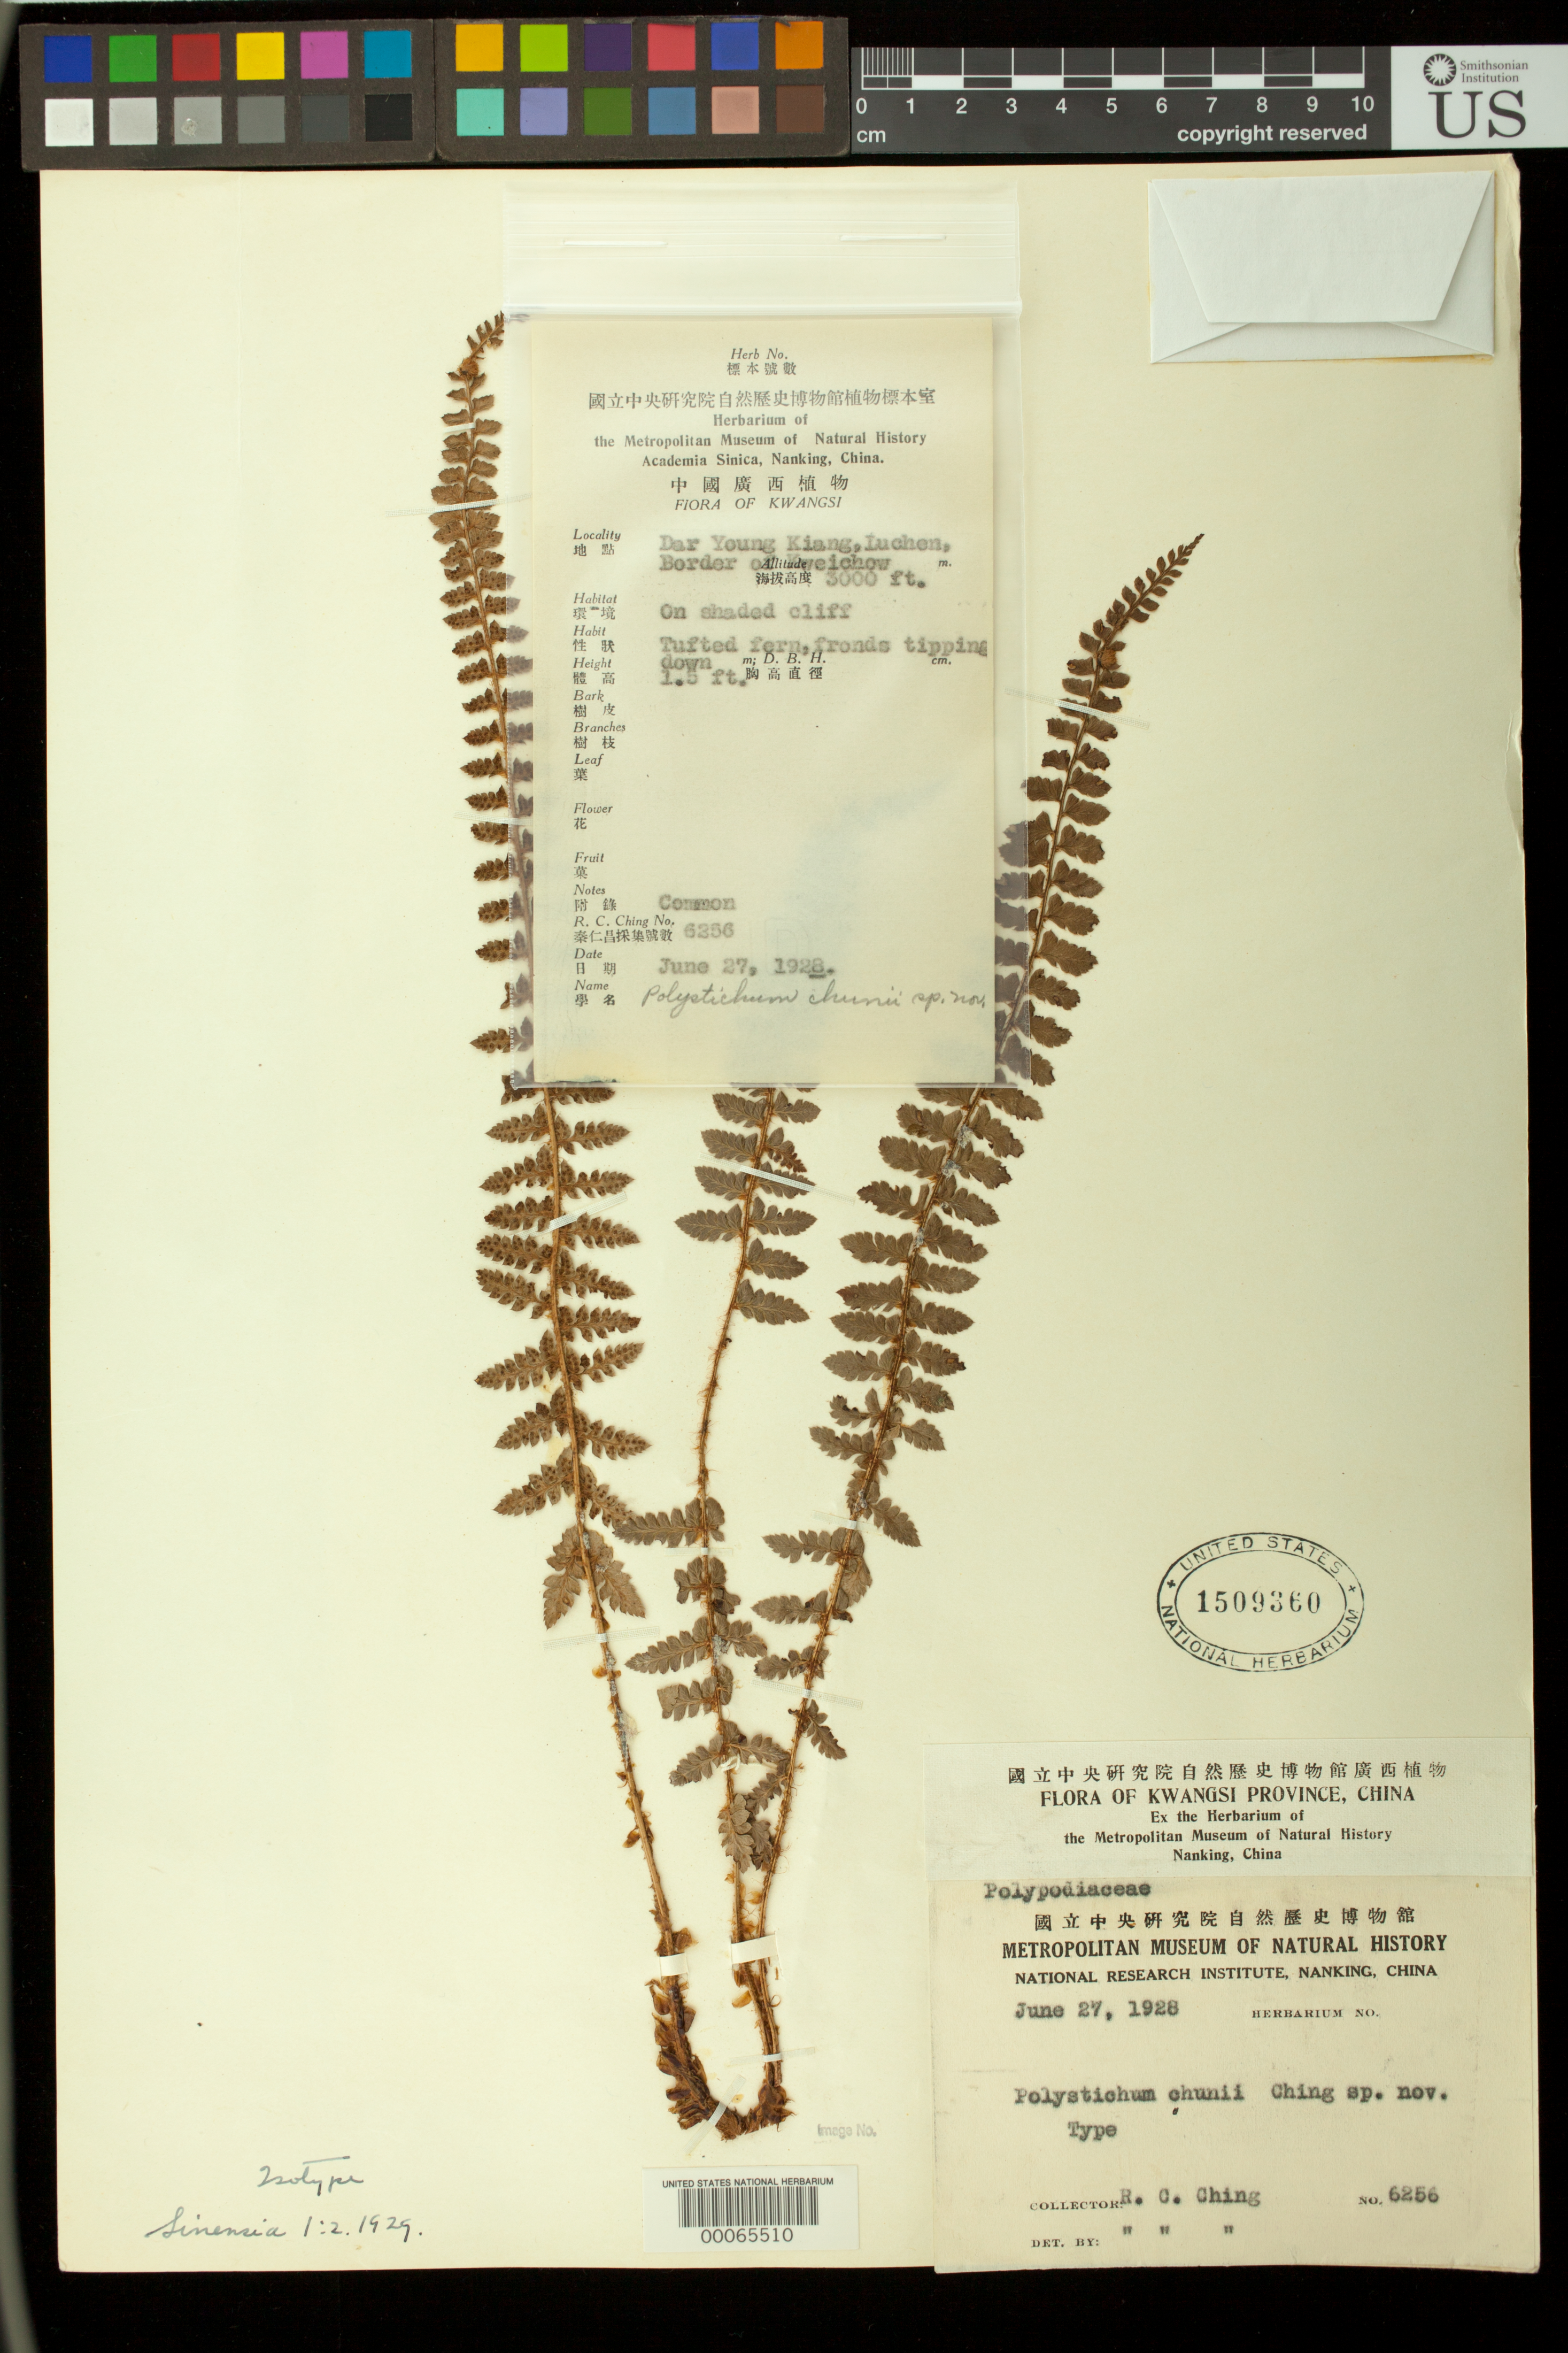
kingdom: Plantae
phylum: Tracheophyta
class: Polypodiopsida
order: Polypodiales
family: Dryopteridaceae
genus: Polystichum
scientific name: Polystichum chunii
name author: Ching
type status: Type Collection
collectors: R. C. Ching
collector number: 6256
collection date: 1928-06-27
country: China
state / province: Guangxi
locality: Kwangsi, Dar Young Kiang, Luchen, Border of Kweichow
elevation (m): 914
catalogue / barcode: US 1509360